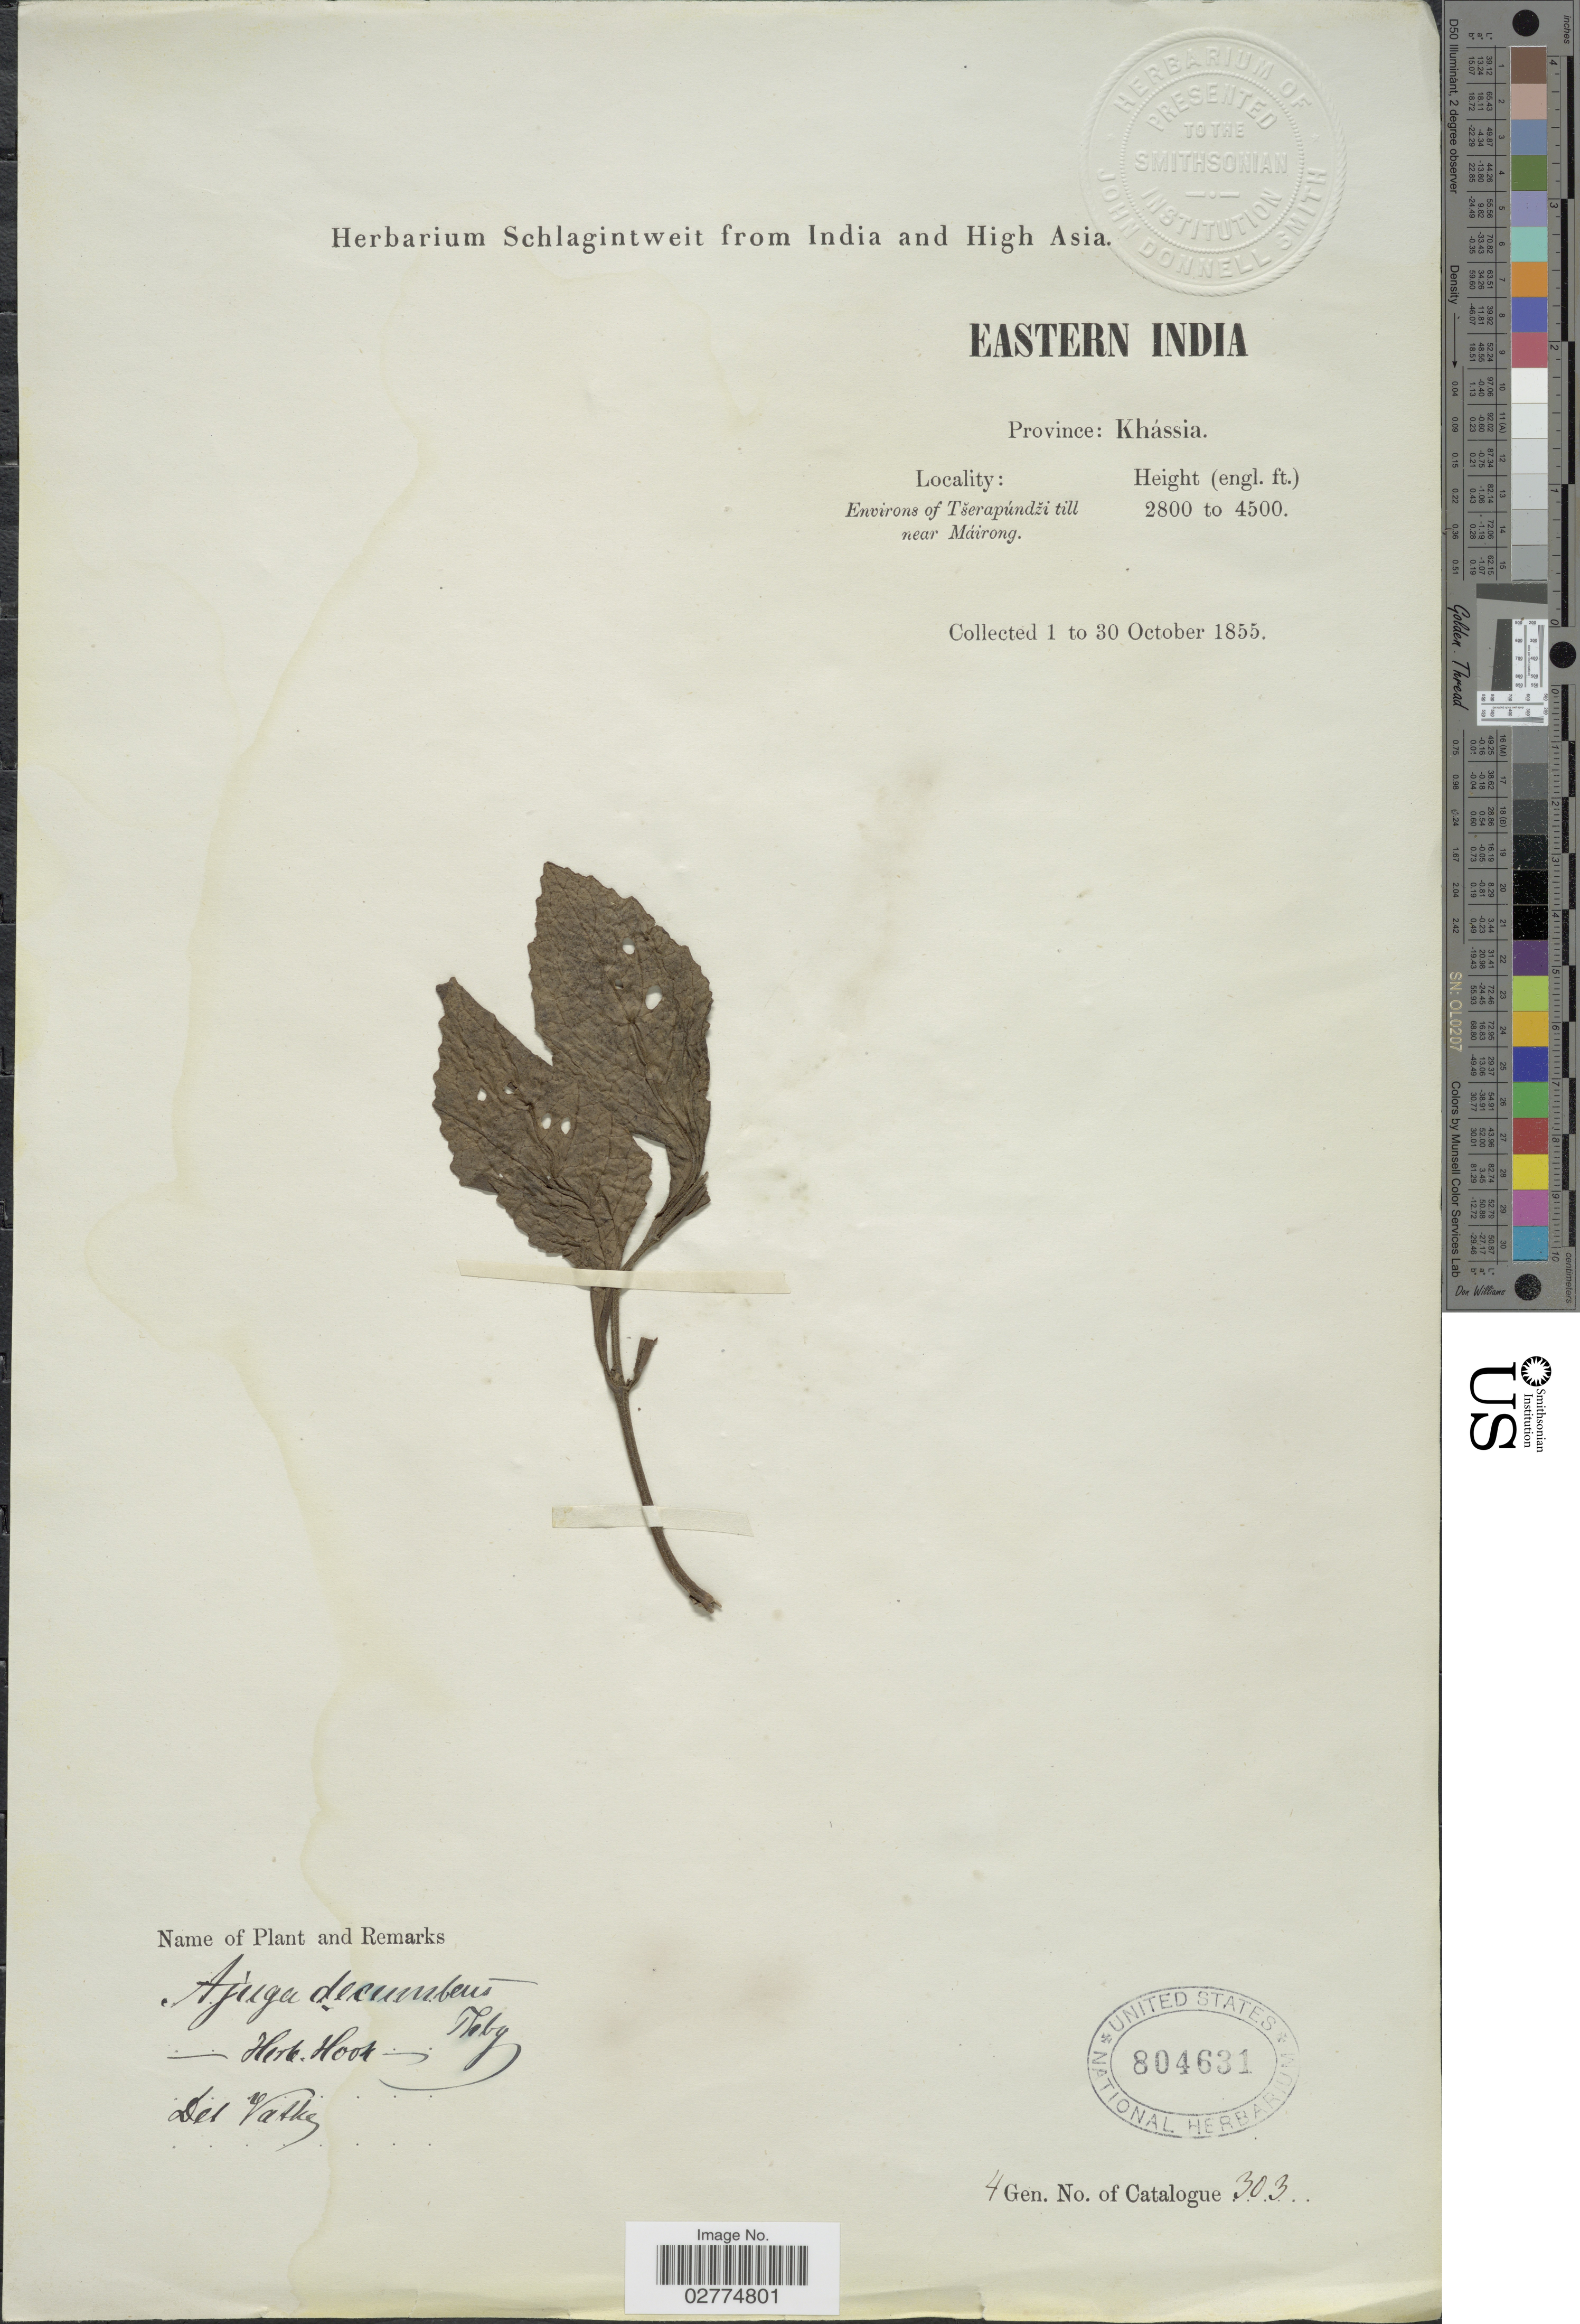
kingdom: Plantae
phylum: Tracheophyta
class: Magnoliopsida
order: Lamiales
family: Lamiaceae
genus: Ajuga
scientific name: Ajuga macrosperma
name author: Wall.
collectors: ex herb. Schlagintweit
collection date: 1855-10-01/1855-10-30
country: India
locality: Eastern India, Province: Khássia. Environs of Tserapúndzi till near Máirong.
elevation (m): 853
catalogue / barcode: US 804631